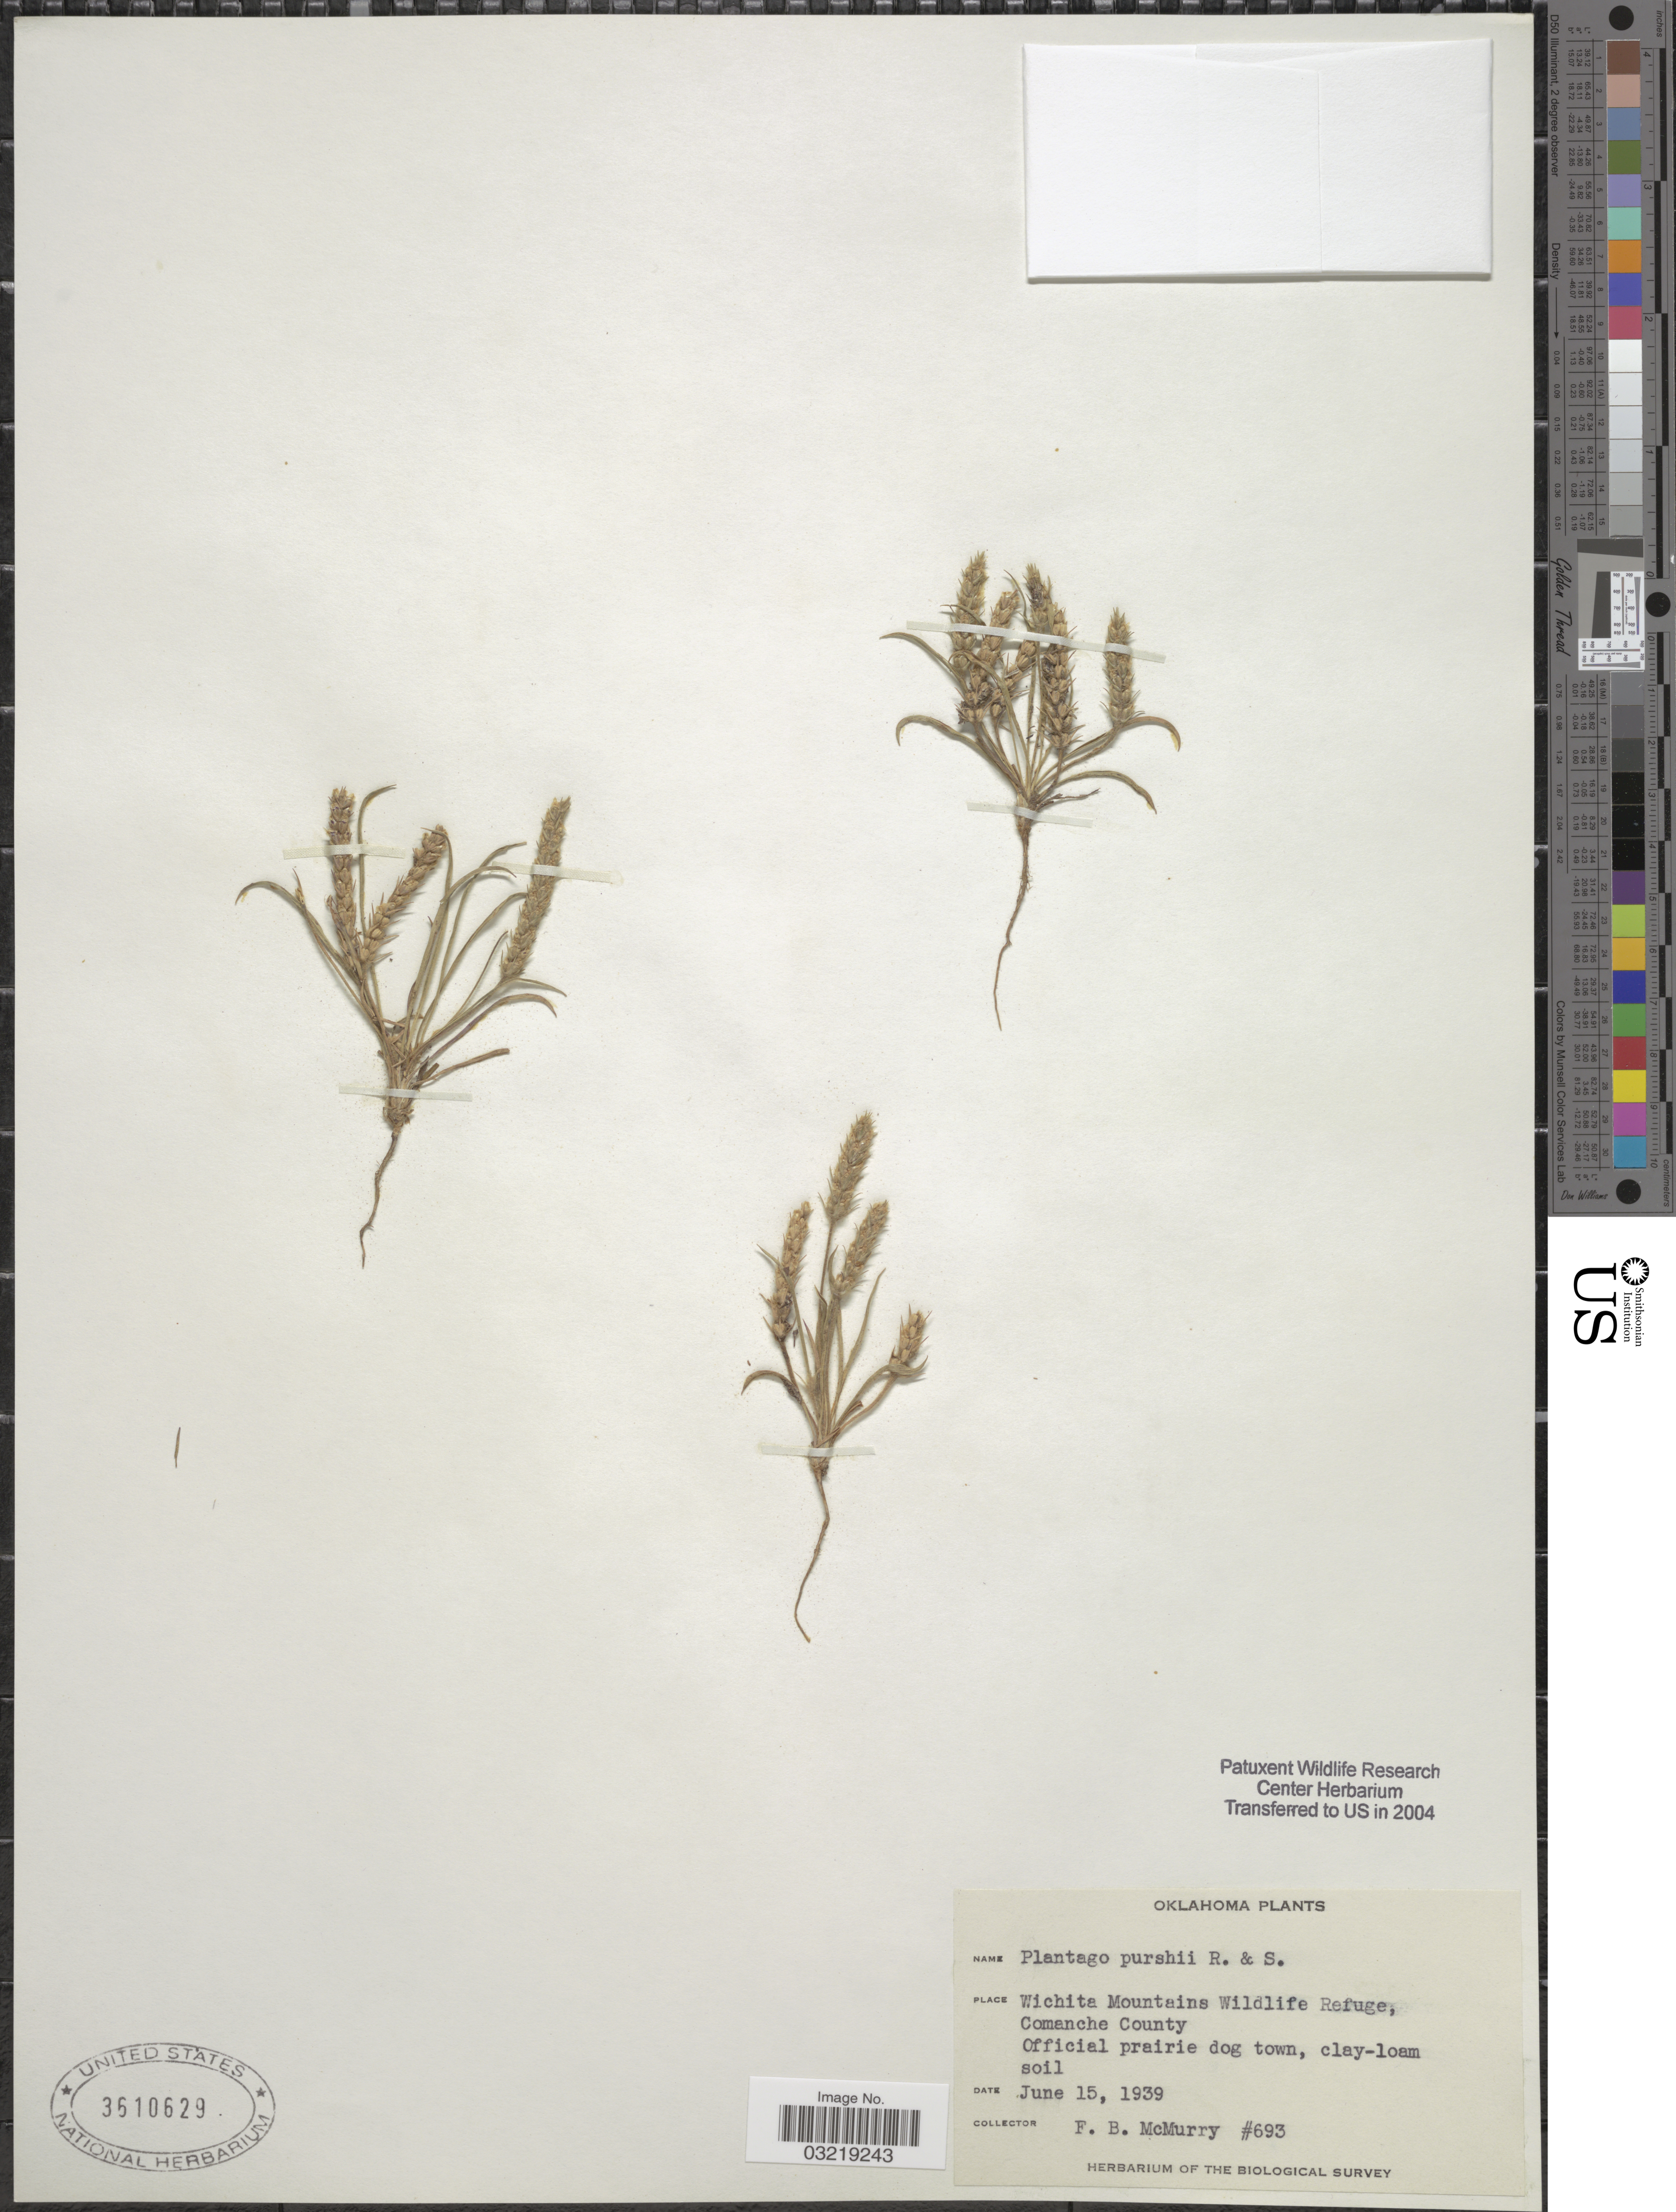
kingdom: Plantae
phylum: Tracheophyta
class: Magnoliopsida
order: Lamiales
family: Plantaginaceae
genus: Plantago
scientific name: Plantago patagonica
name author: Jacq.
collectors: F. B. McMurry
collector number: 693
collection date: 1939-06-15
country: United States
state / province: Oklahoma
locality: Wichita Mountains Wildlife Refuge, Comanche County.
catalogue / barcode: US 3610629